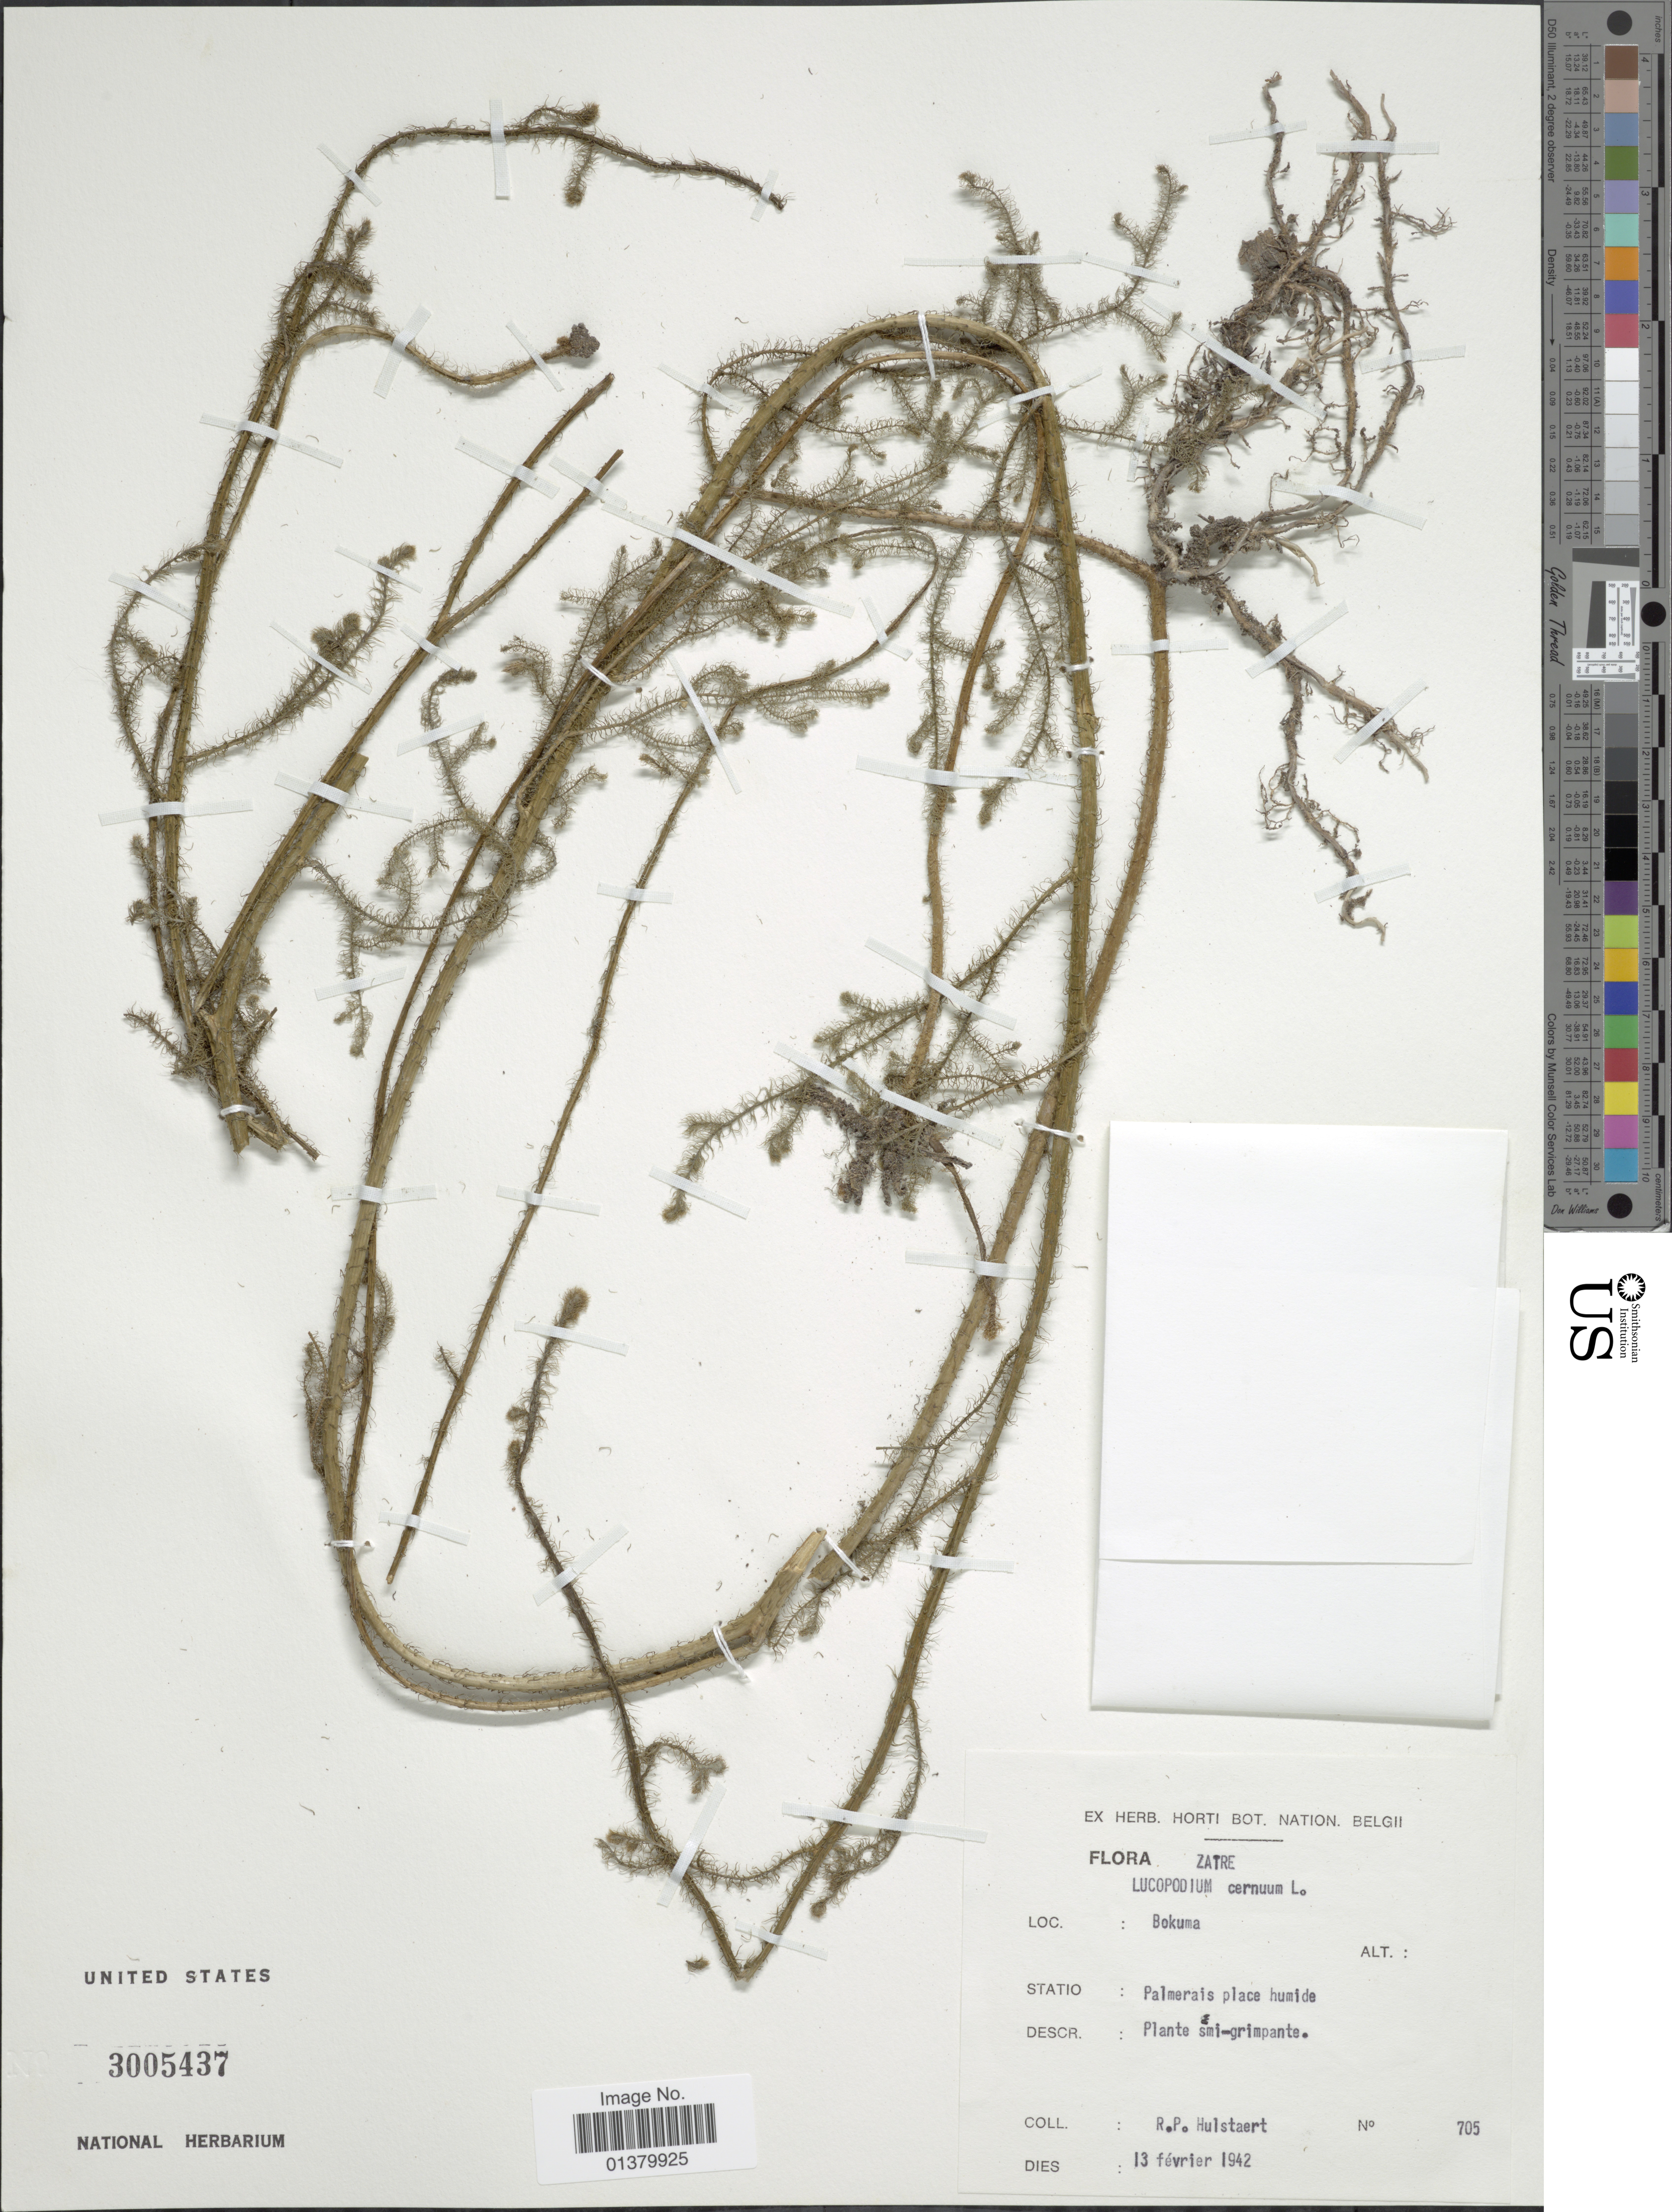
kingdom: Plantae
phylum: Tracheophyta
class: Lycopodiopsida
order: Lycopodiales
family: Lycopodiaceae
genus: Palhinhaea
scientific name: Palhinhaea cernua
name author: (L.) Vasc. & Franco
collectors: R. Hulstaert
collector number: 705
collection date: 1942-02-13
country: Congo, Democratic Republic of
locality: Zaïre, Bokuma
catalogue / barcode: US 3005437